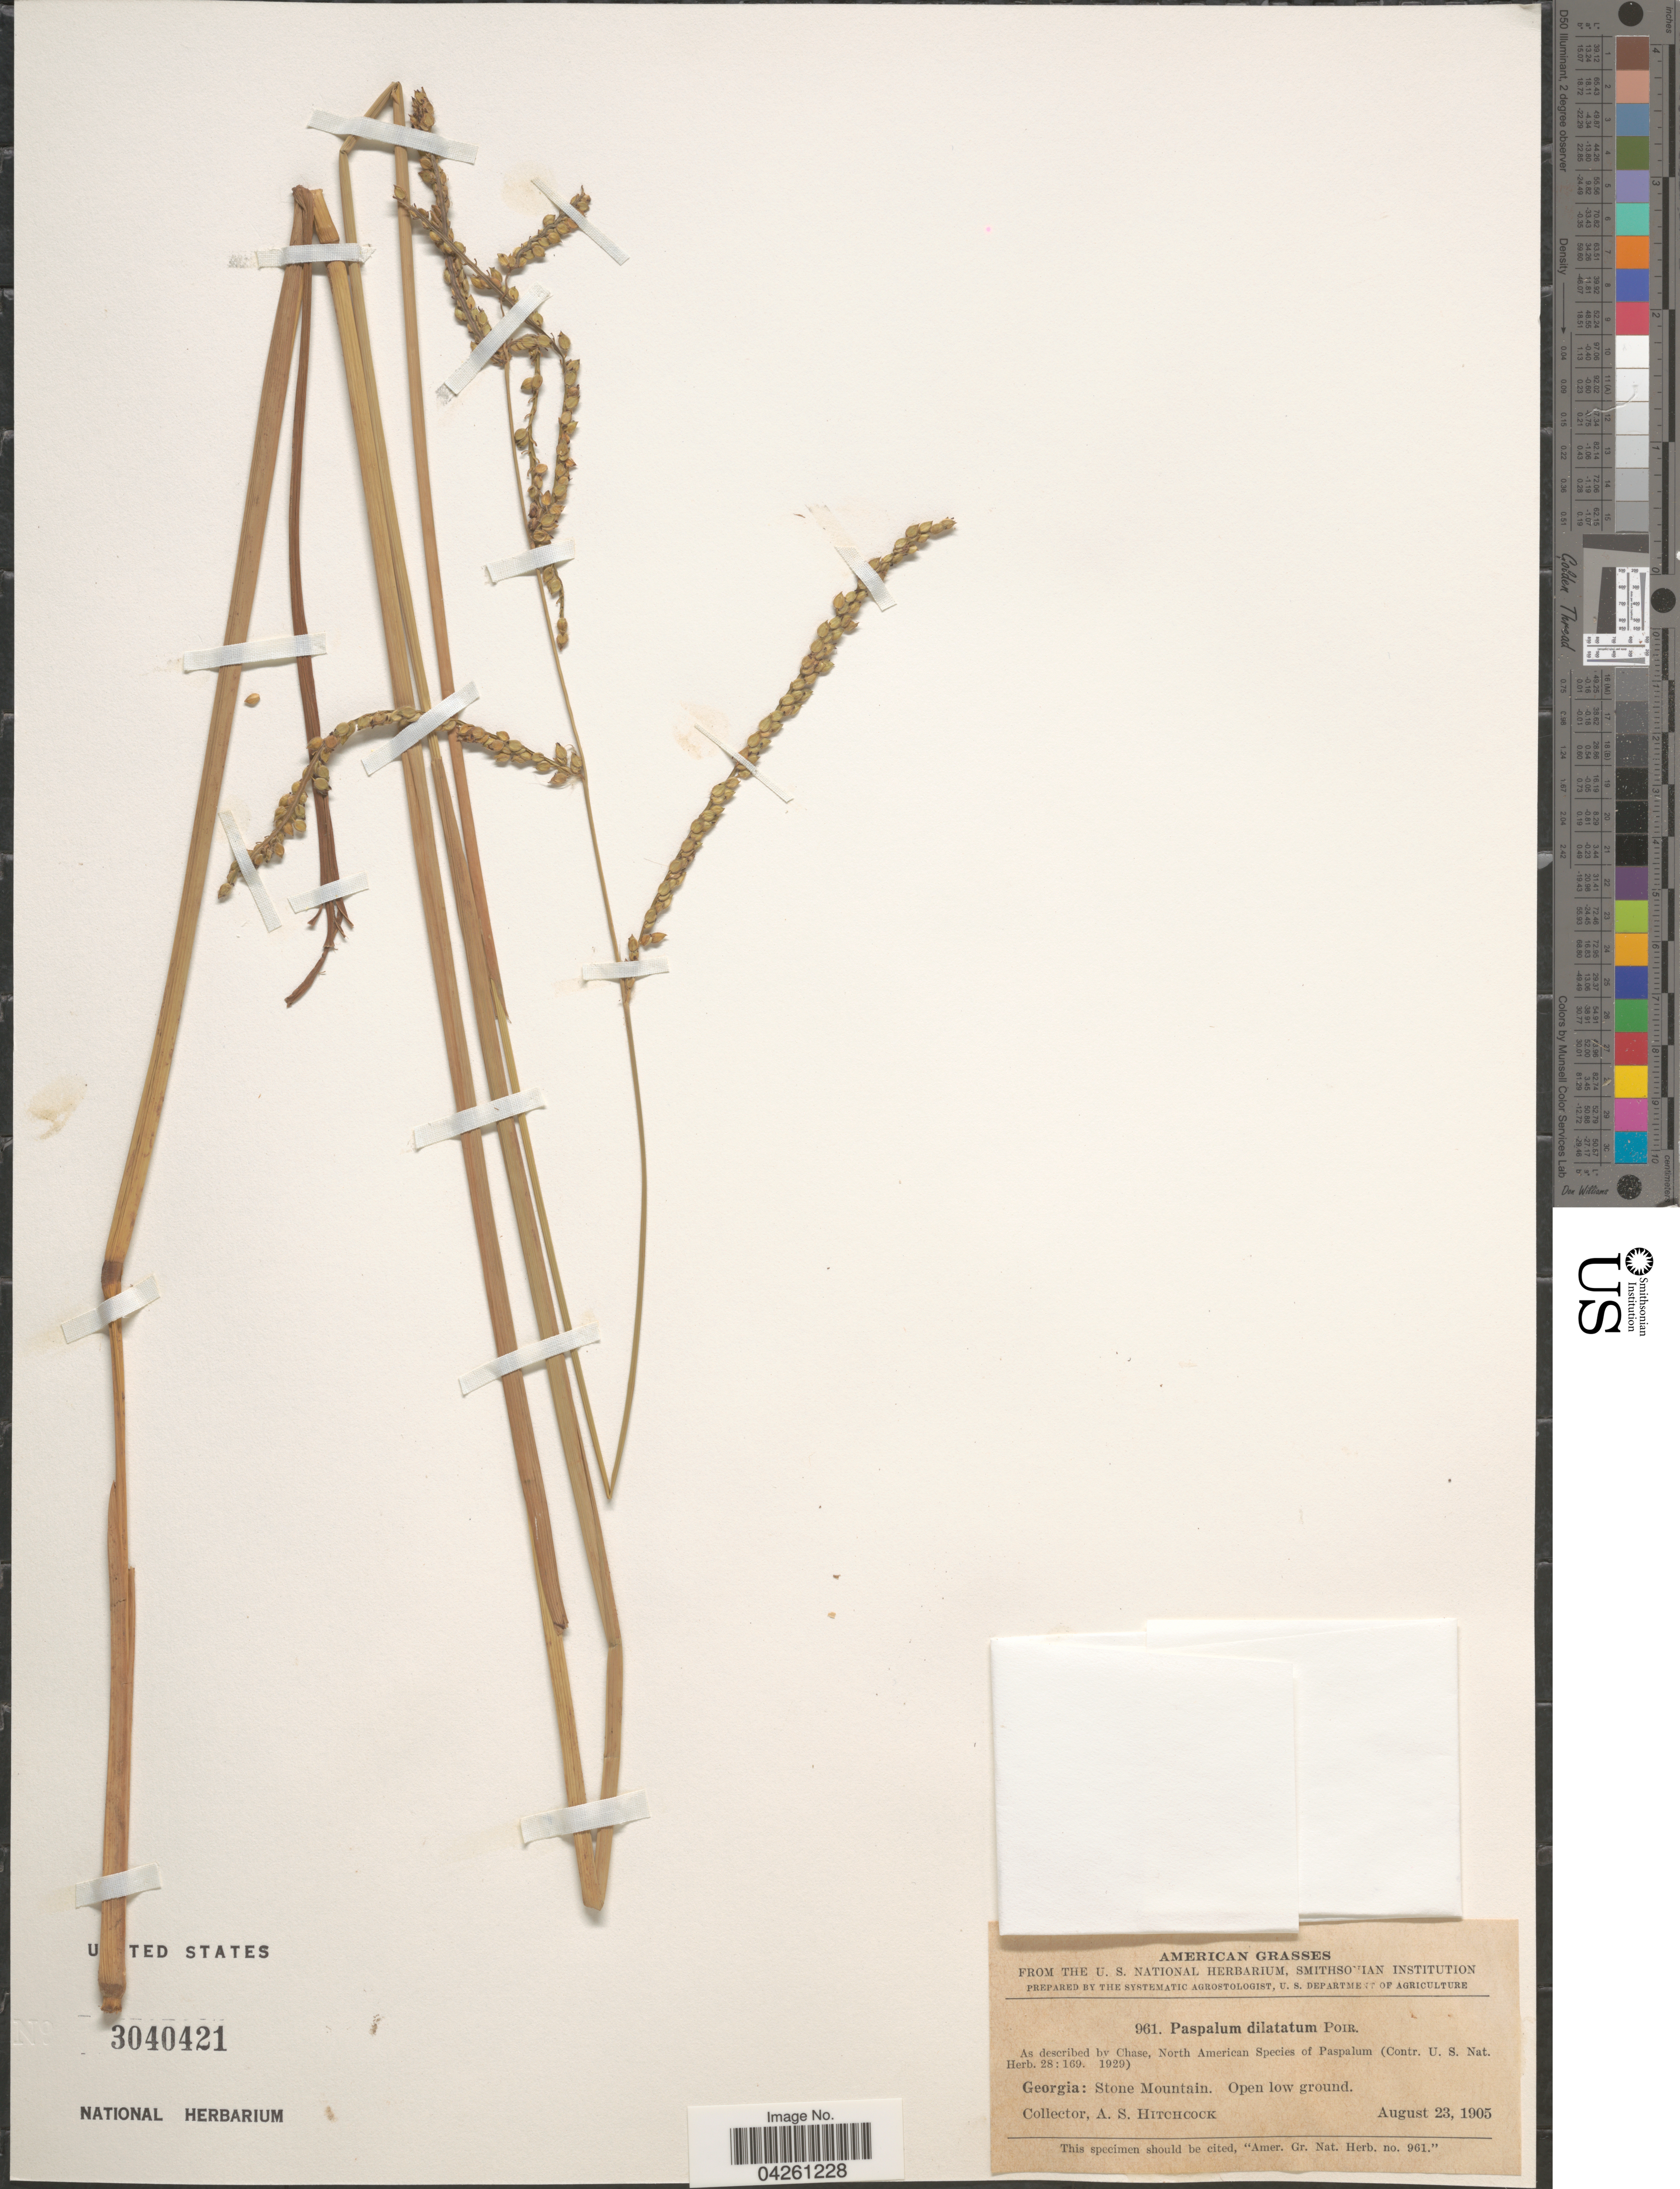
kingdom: Plantae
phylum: Tracheophyta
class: Liliopsida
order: Poales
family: Poaceae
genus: Paspalum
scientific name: Paspalum dilatatum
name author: Poir.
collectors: A. S. Hitchcock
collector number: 961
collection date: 1905-08-23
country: United States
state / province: Georgia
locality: Stone Mountain. Open low ground.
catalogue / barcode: US 3040421